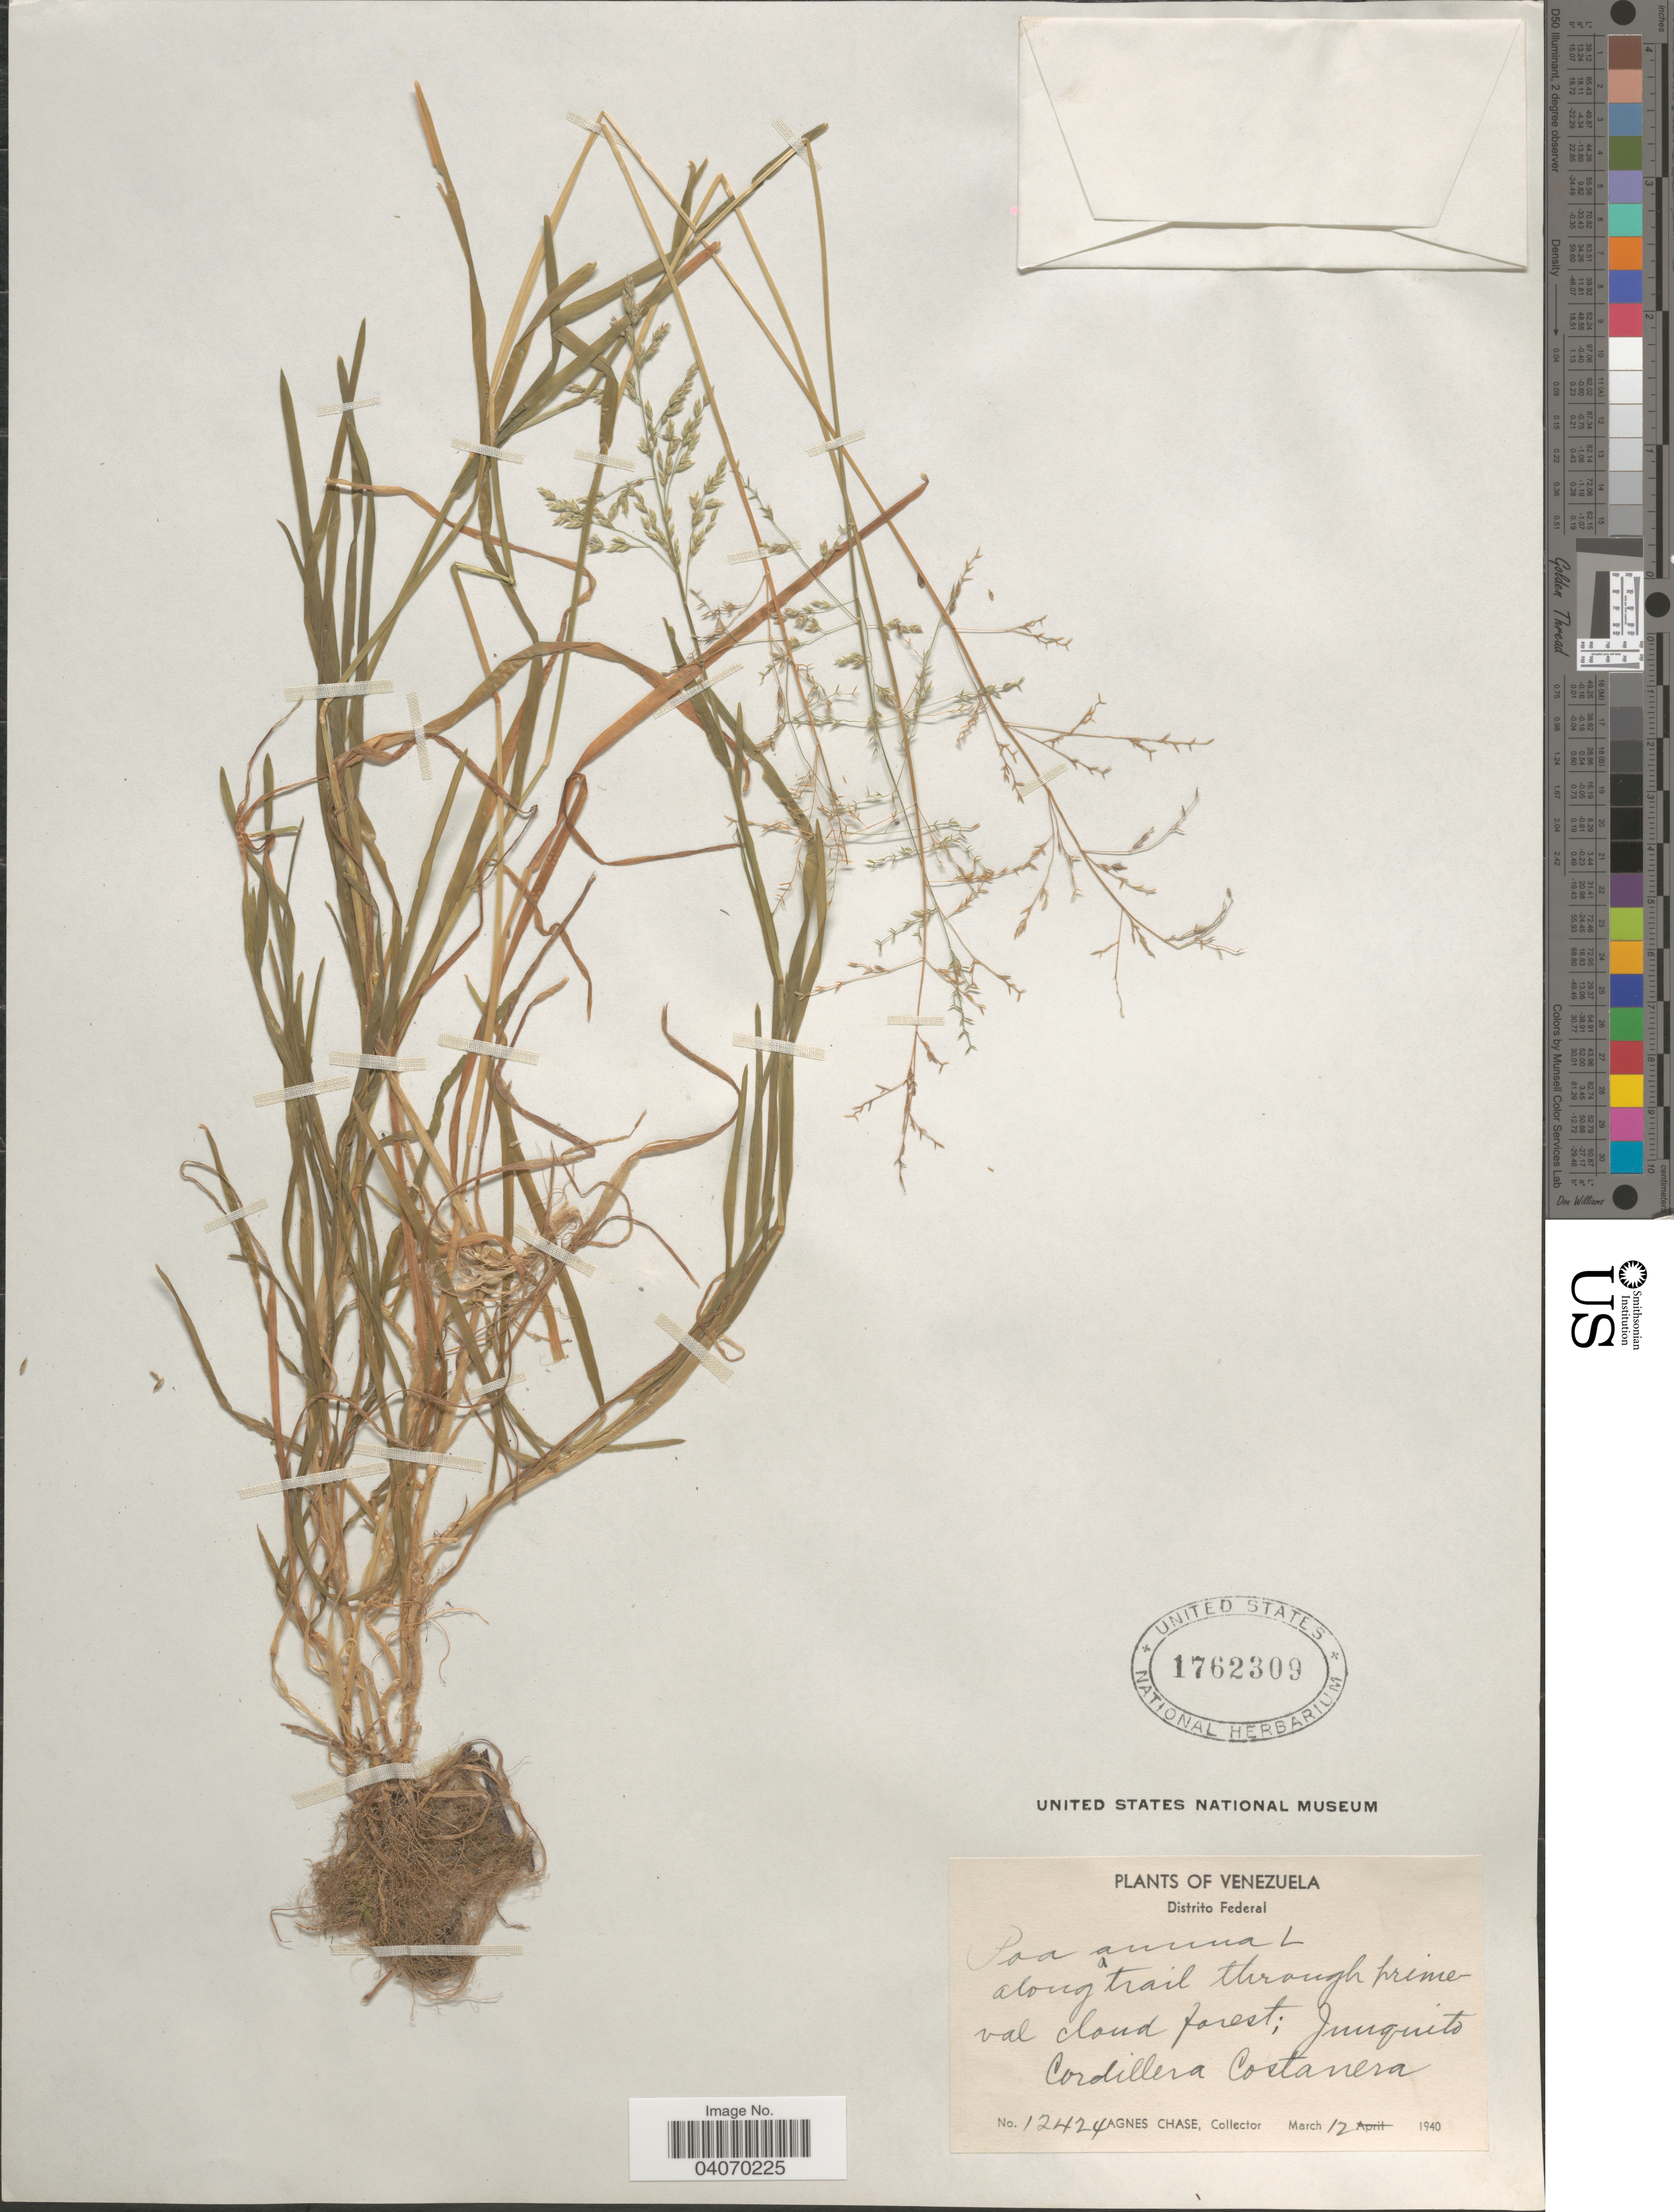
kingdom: Plantae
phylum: Tracheophyta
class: Liliopsida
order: Poales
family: Poaceae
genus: Poa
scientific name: Poa annua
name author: L.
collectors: A. Chase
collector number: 12424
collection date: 1940-03-12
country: Venezuela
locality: Distrito Federal. Along trail through primeval cloud forest; Junquito Cordillera Costanera.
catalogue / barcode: US 1762309